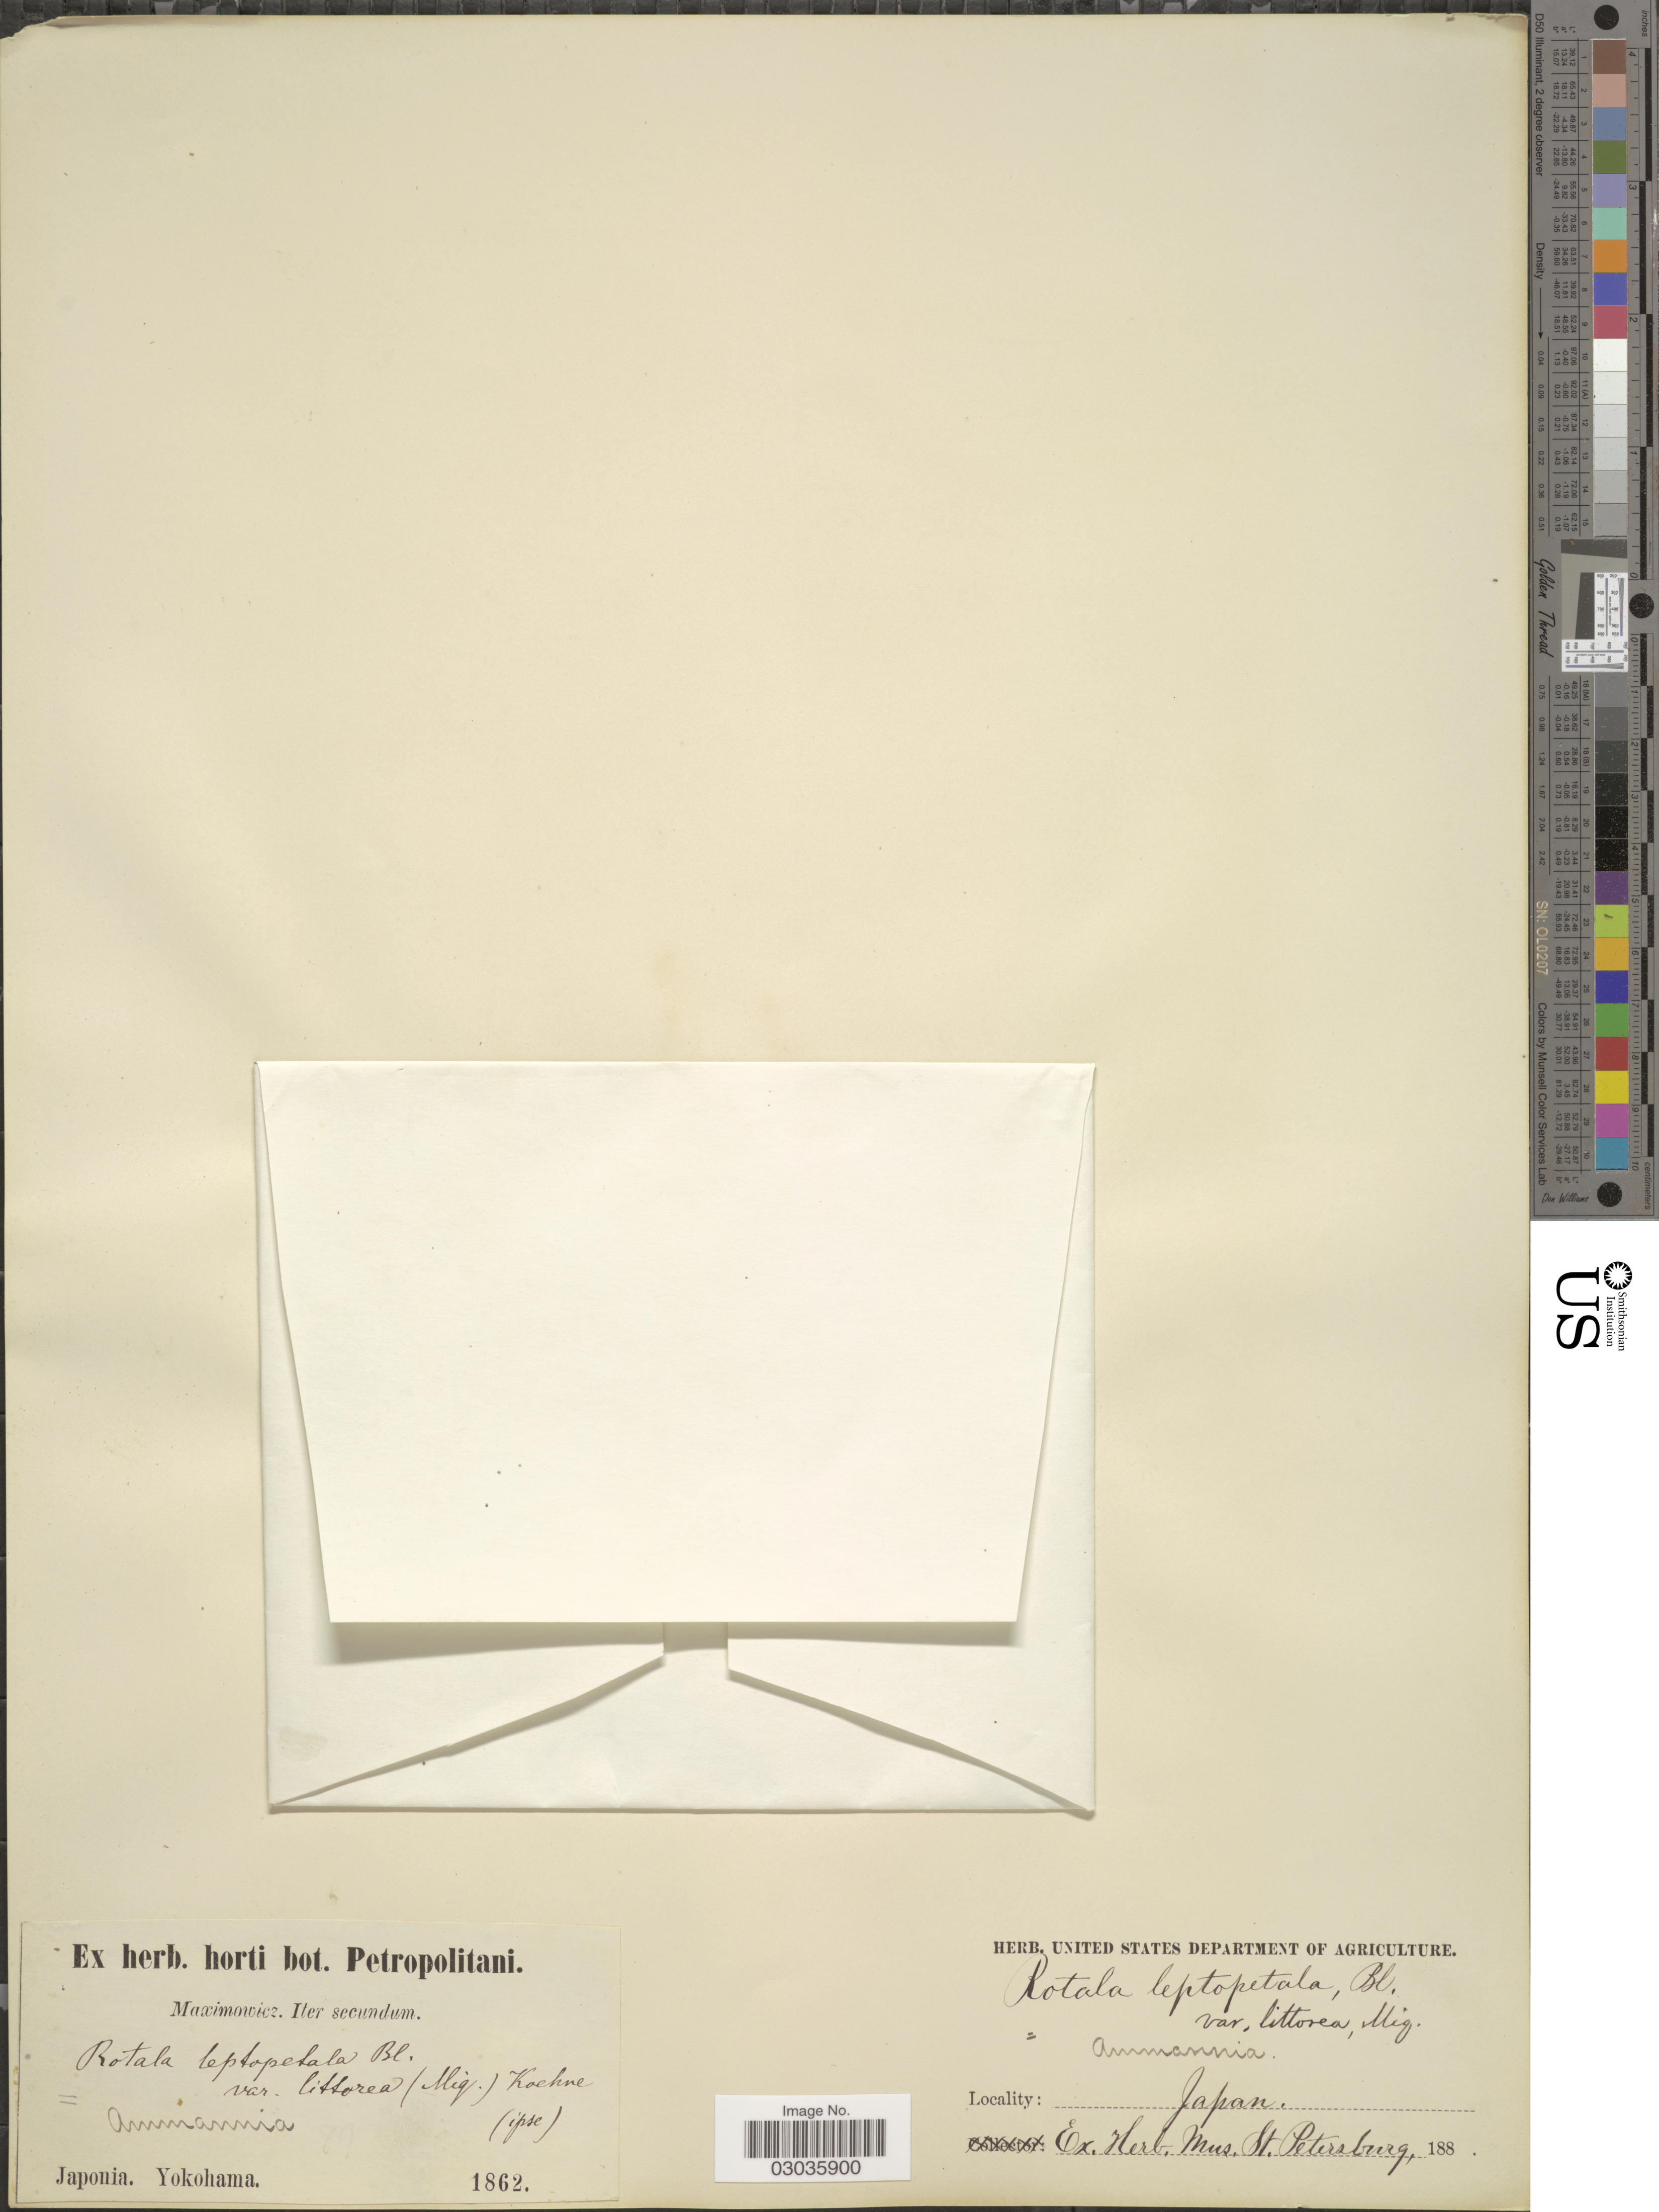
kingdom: Plantae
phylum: Tracheophyta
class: Magnoliopsida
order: Myrtales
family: Lythraceae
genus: Rotala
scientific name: Rotala rosea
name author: (Poir.) C.D.K. Cook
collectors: Maximowicz, --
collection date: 1862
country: Japan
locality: Yokohama.